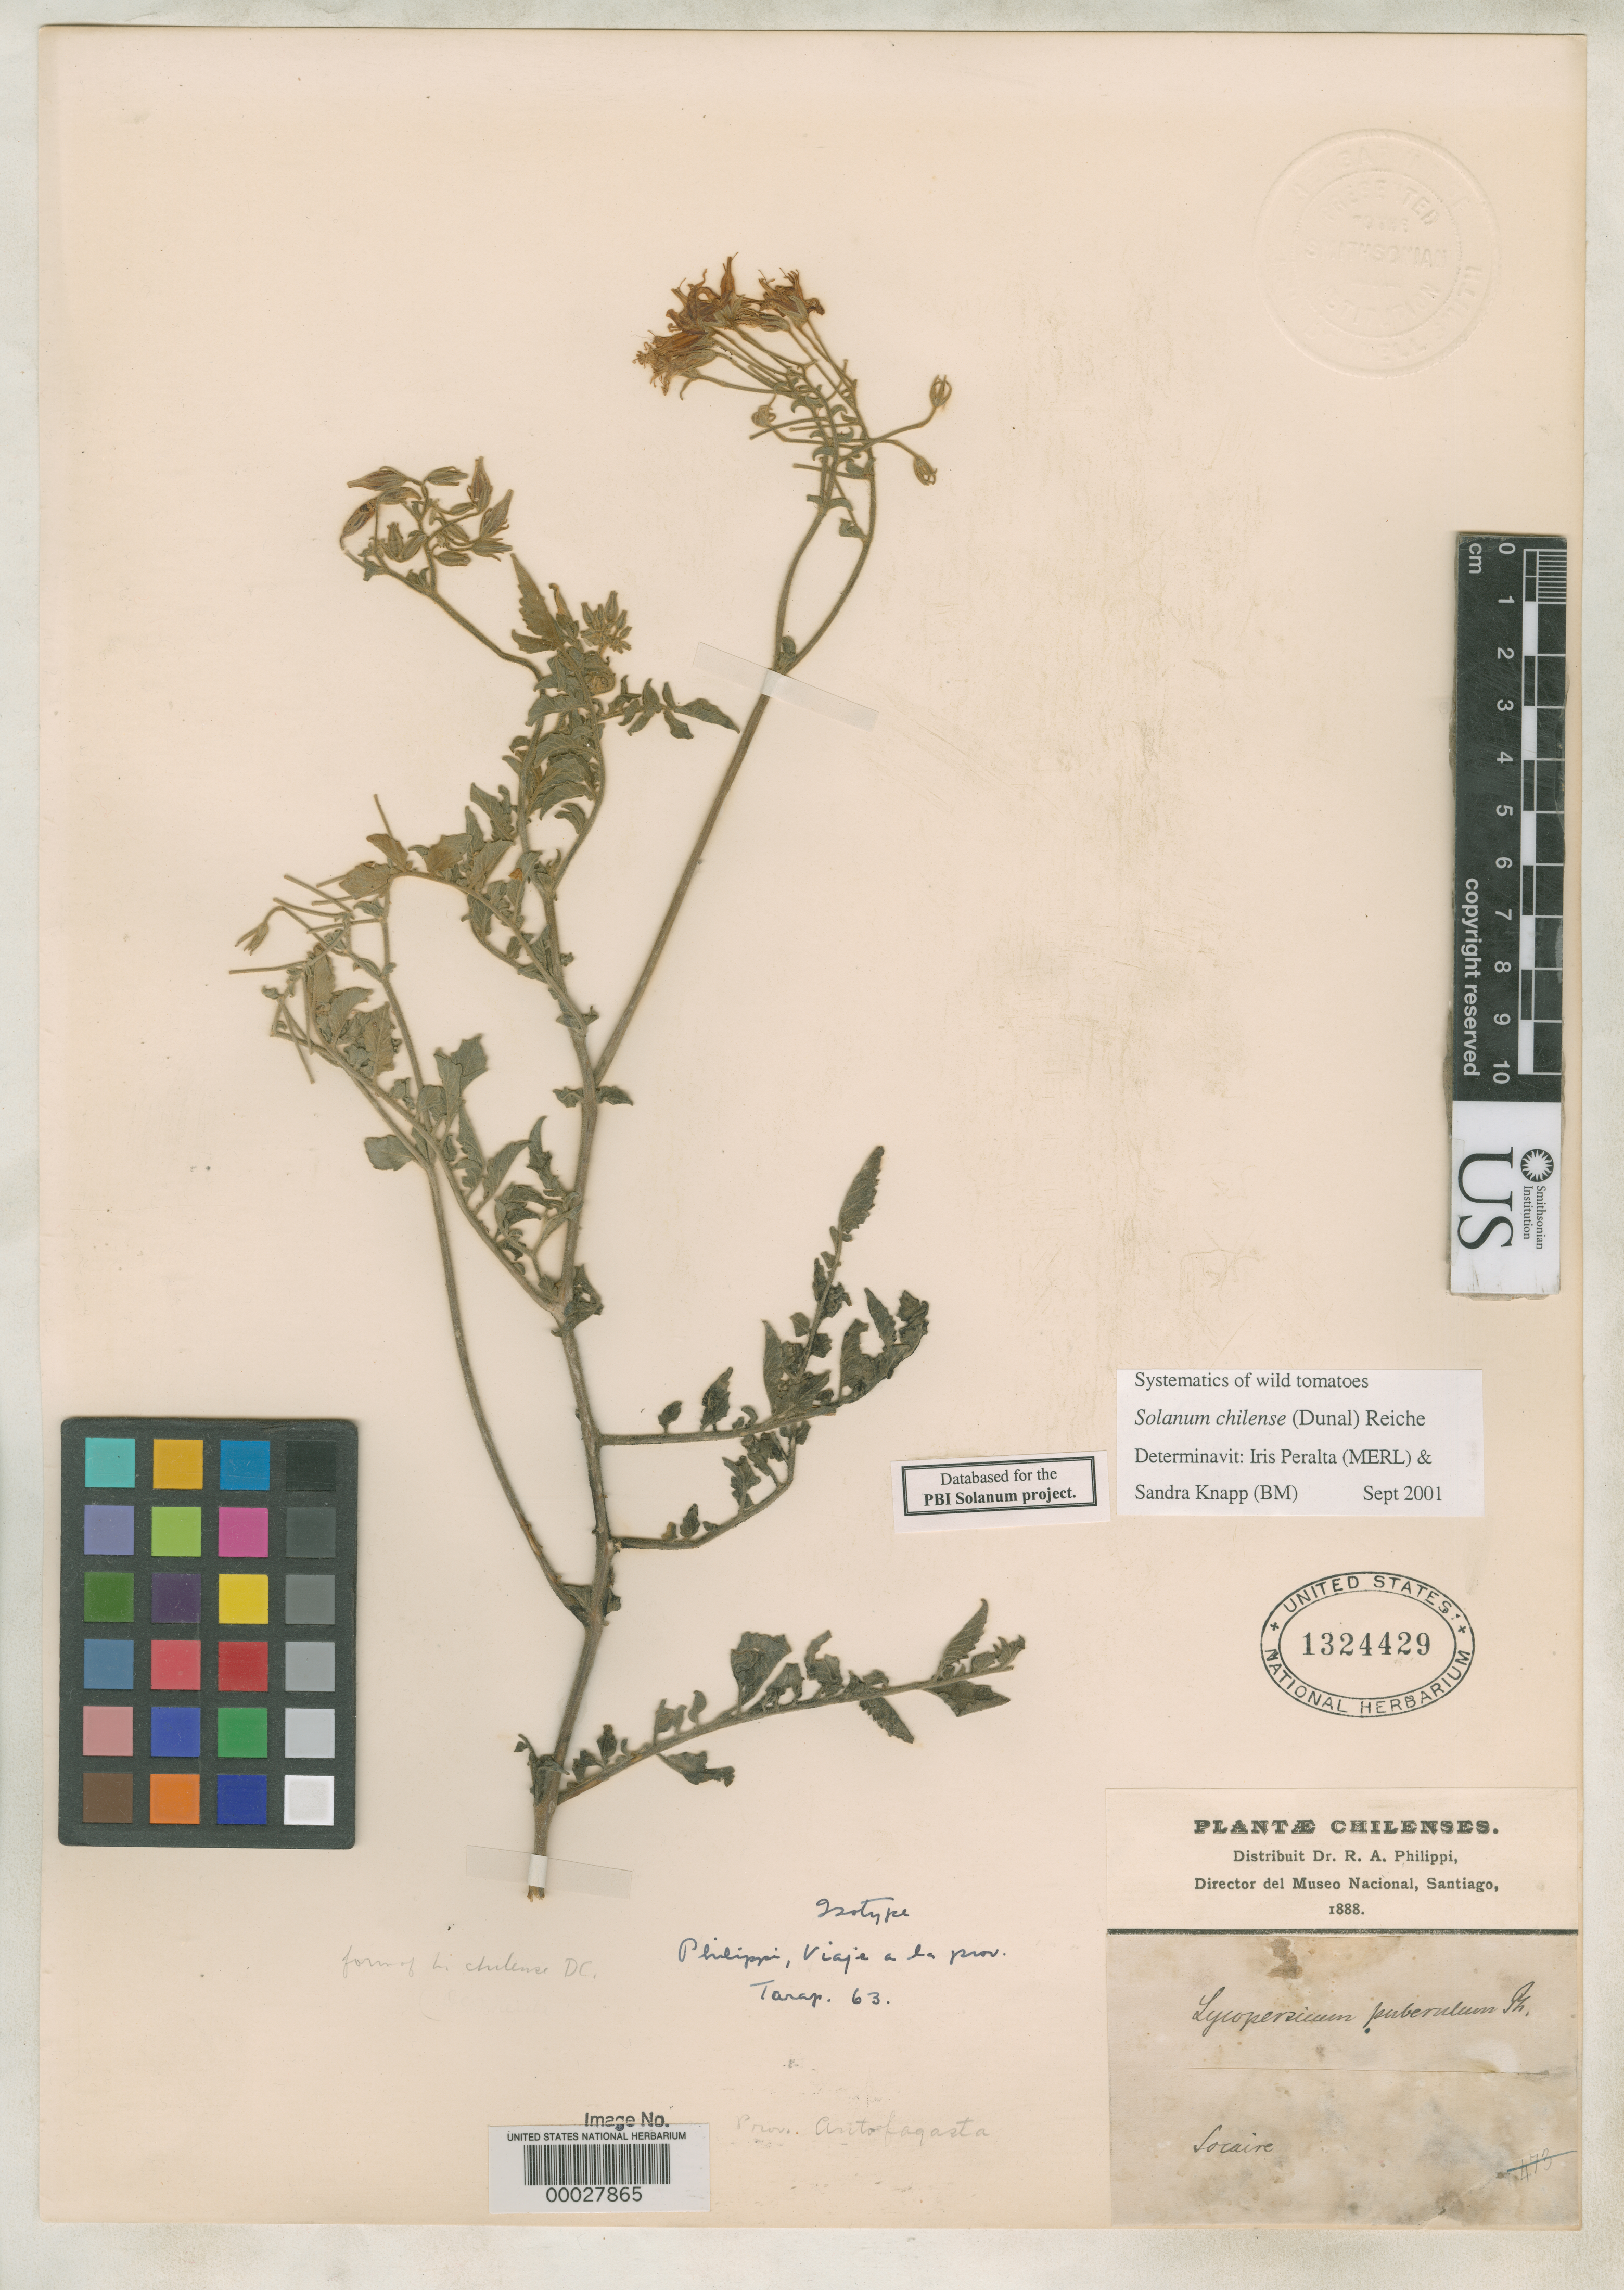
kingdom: Plantae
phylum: Tracheophyta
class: Magnoliopsida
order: Solanales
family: Solanaceae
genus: Lycopersicon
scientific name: Lycopersicon puberulum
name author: Phil.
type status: Isotype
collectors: R. A. Philippi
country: Chile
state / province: Antofagasta (II)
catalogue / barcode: US 1324429